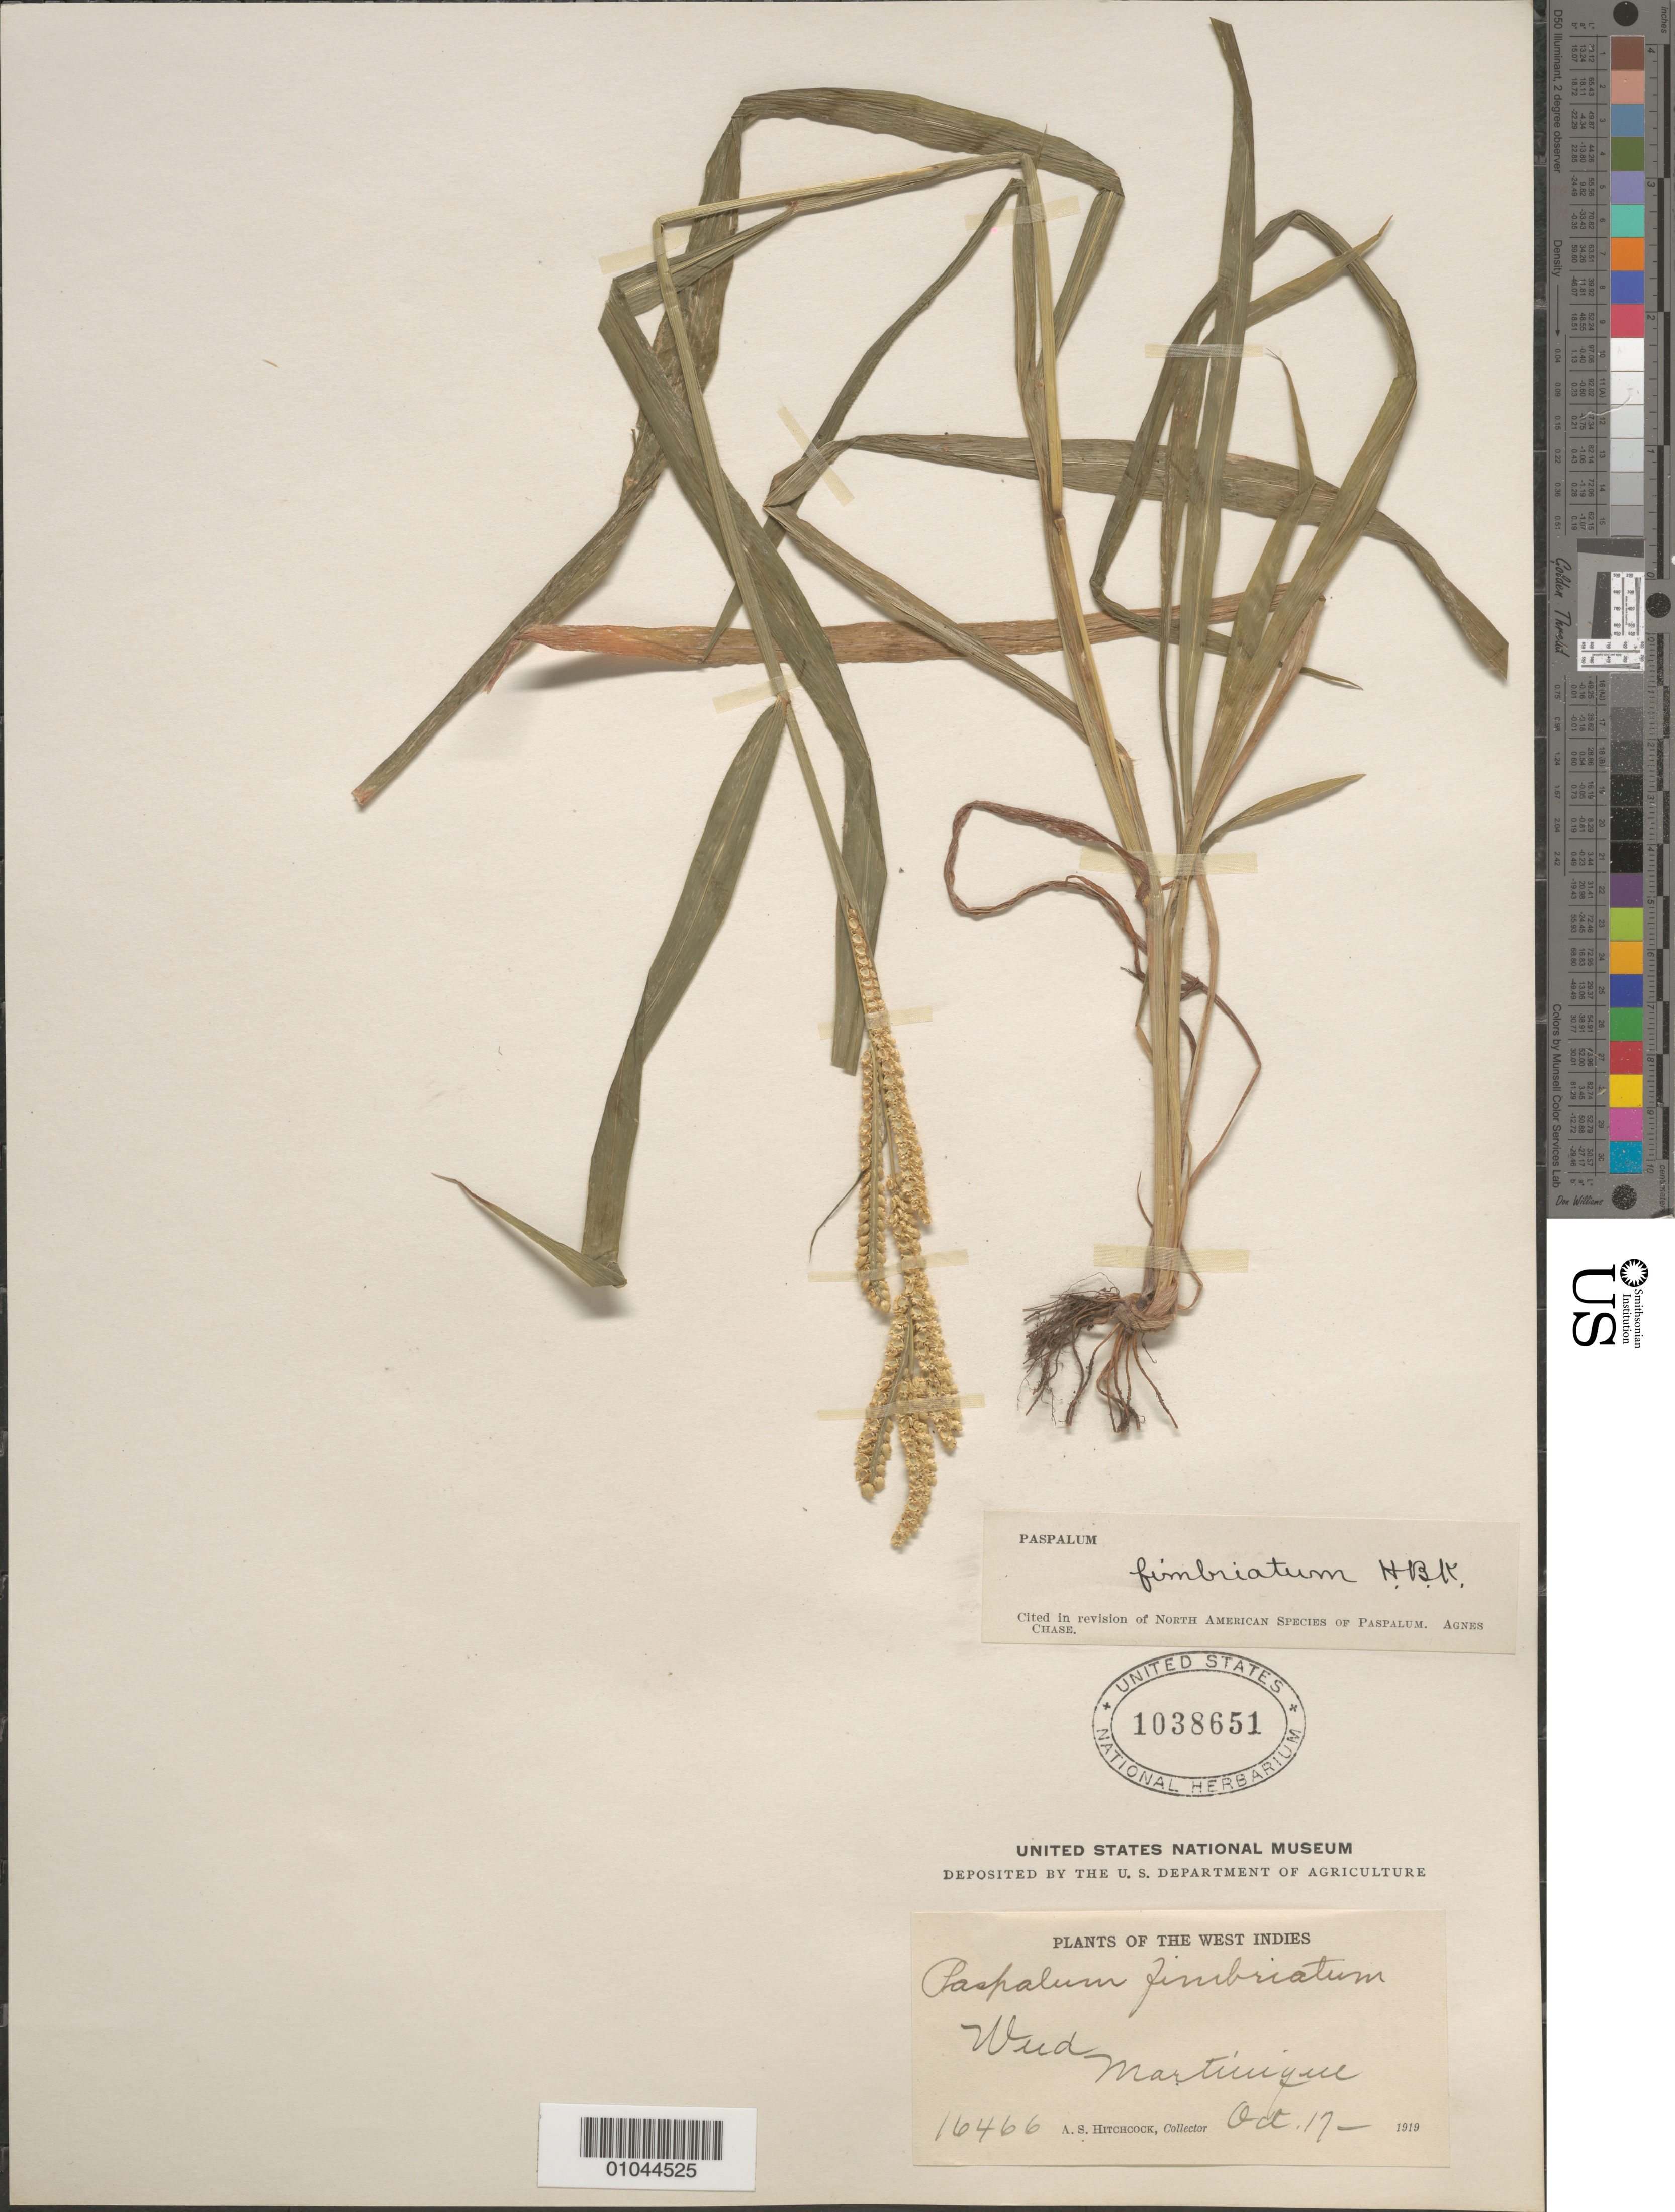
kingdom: Plantae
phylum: Tracheophyta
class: Liliopsida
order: Poales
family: Poaceae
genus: Paspalum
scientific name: Paspalum fimbriatum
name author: Kunth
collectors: A. S. Hitchcock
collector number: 16466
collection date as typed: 17 Oct 1919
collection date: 1919-10-17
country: Martinique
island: Martinique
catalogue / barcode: US 1038651